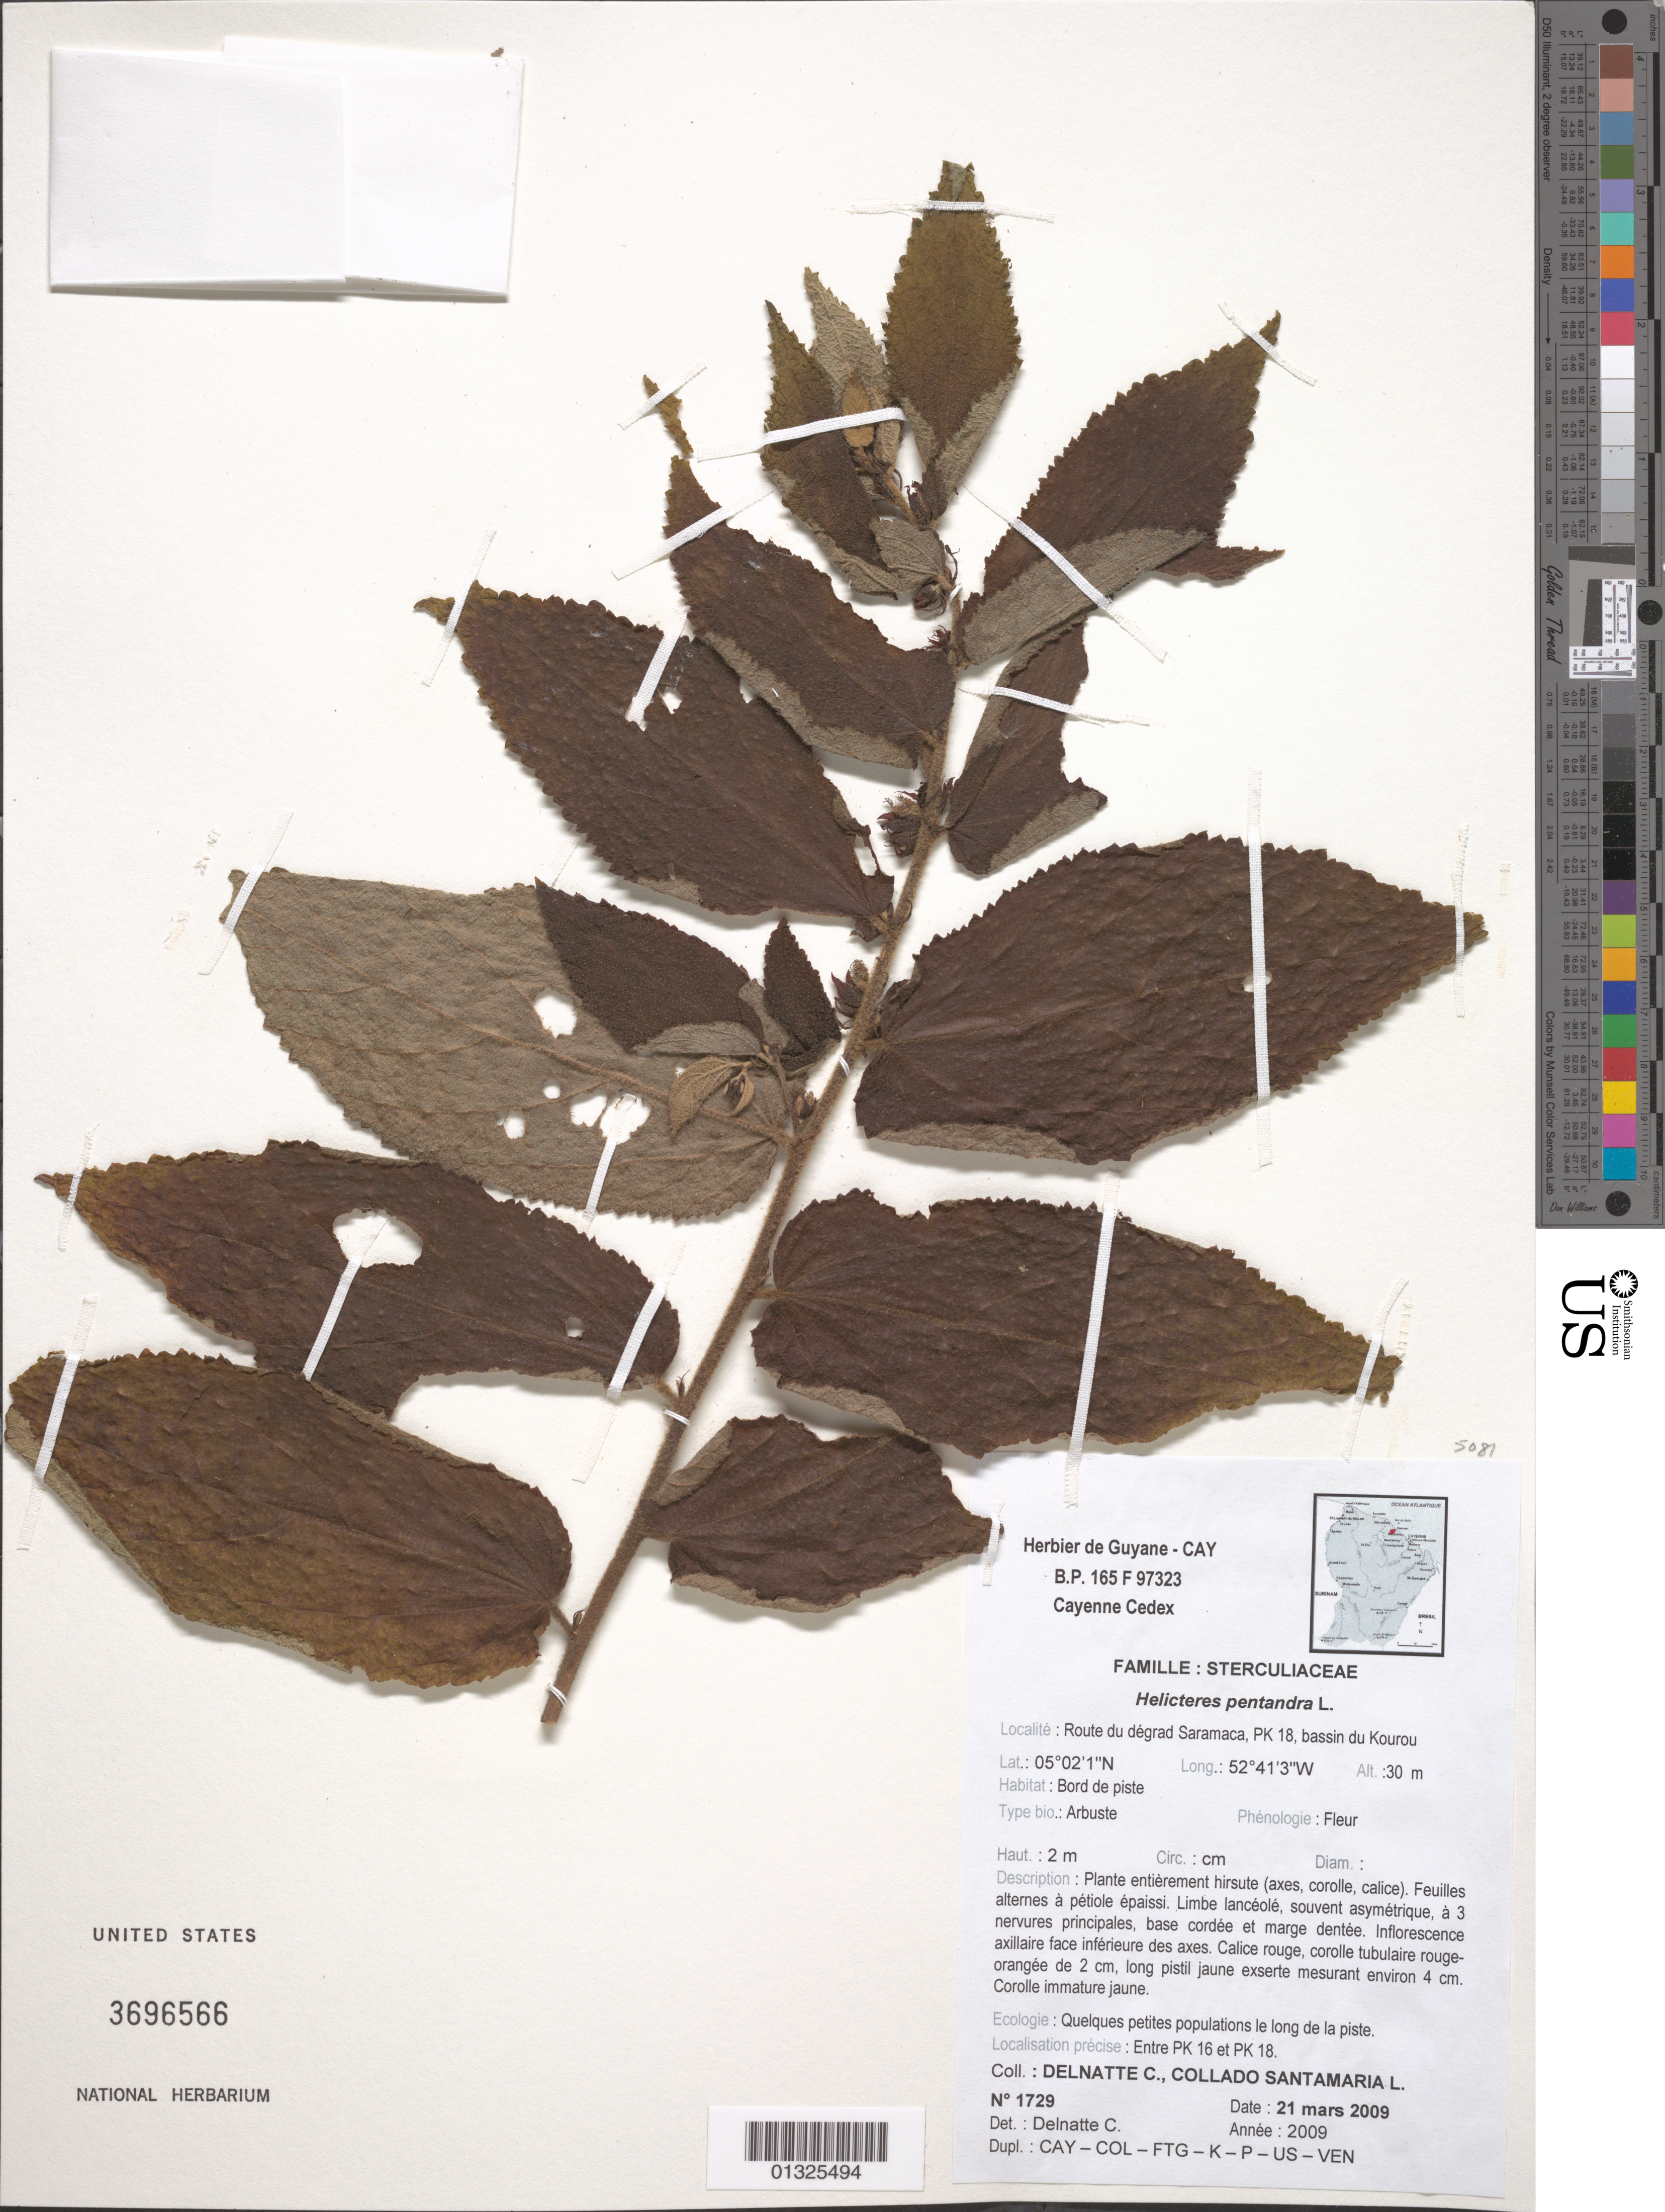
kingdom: Plantae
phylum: Tracheophyta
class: Magnoliopsida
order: Malvales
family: Malvaceae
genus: Helicteres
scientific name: Helicteres pentandra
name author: L.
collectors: C. Delnatte & L. Collado Santamaria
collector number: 1729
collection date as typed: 21 March 2009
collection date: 2009-03-21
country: French Guiana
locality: Route du degrad Saramaca, PK 18, bassin du Kourou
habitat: Bord de piste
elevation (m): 22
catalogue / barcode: US 3696566